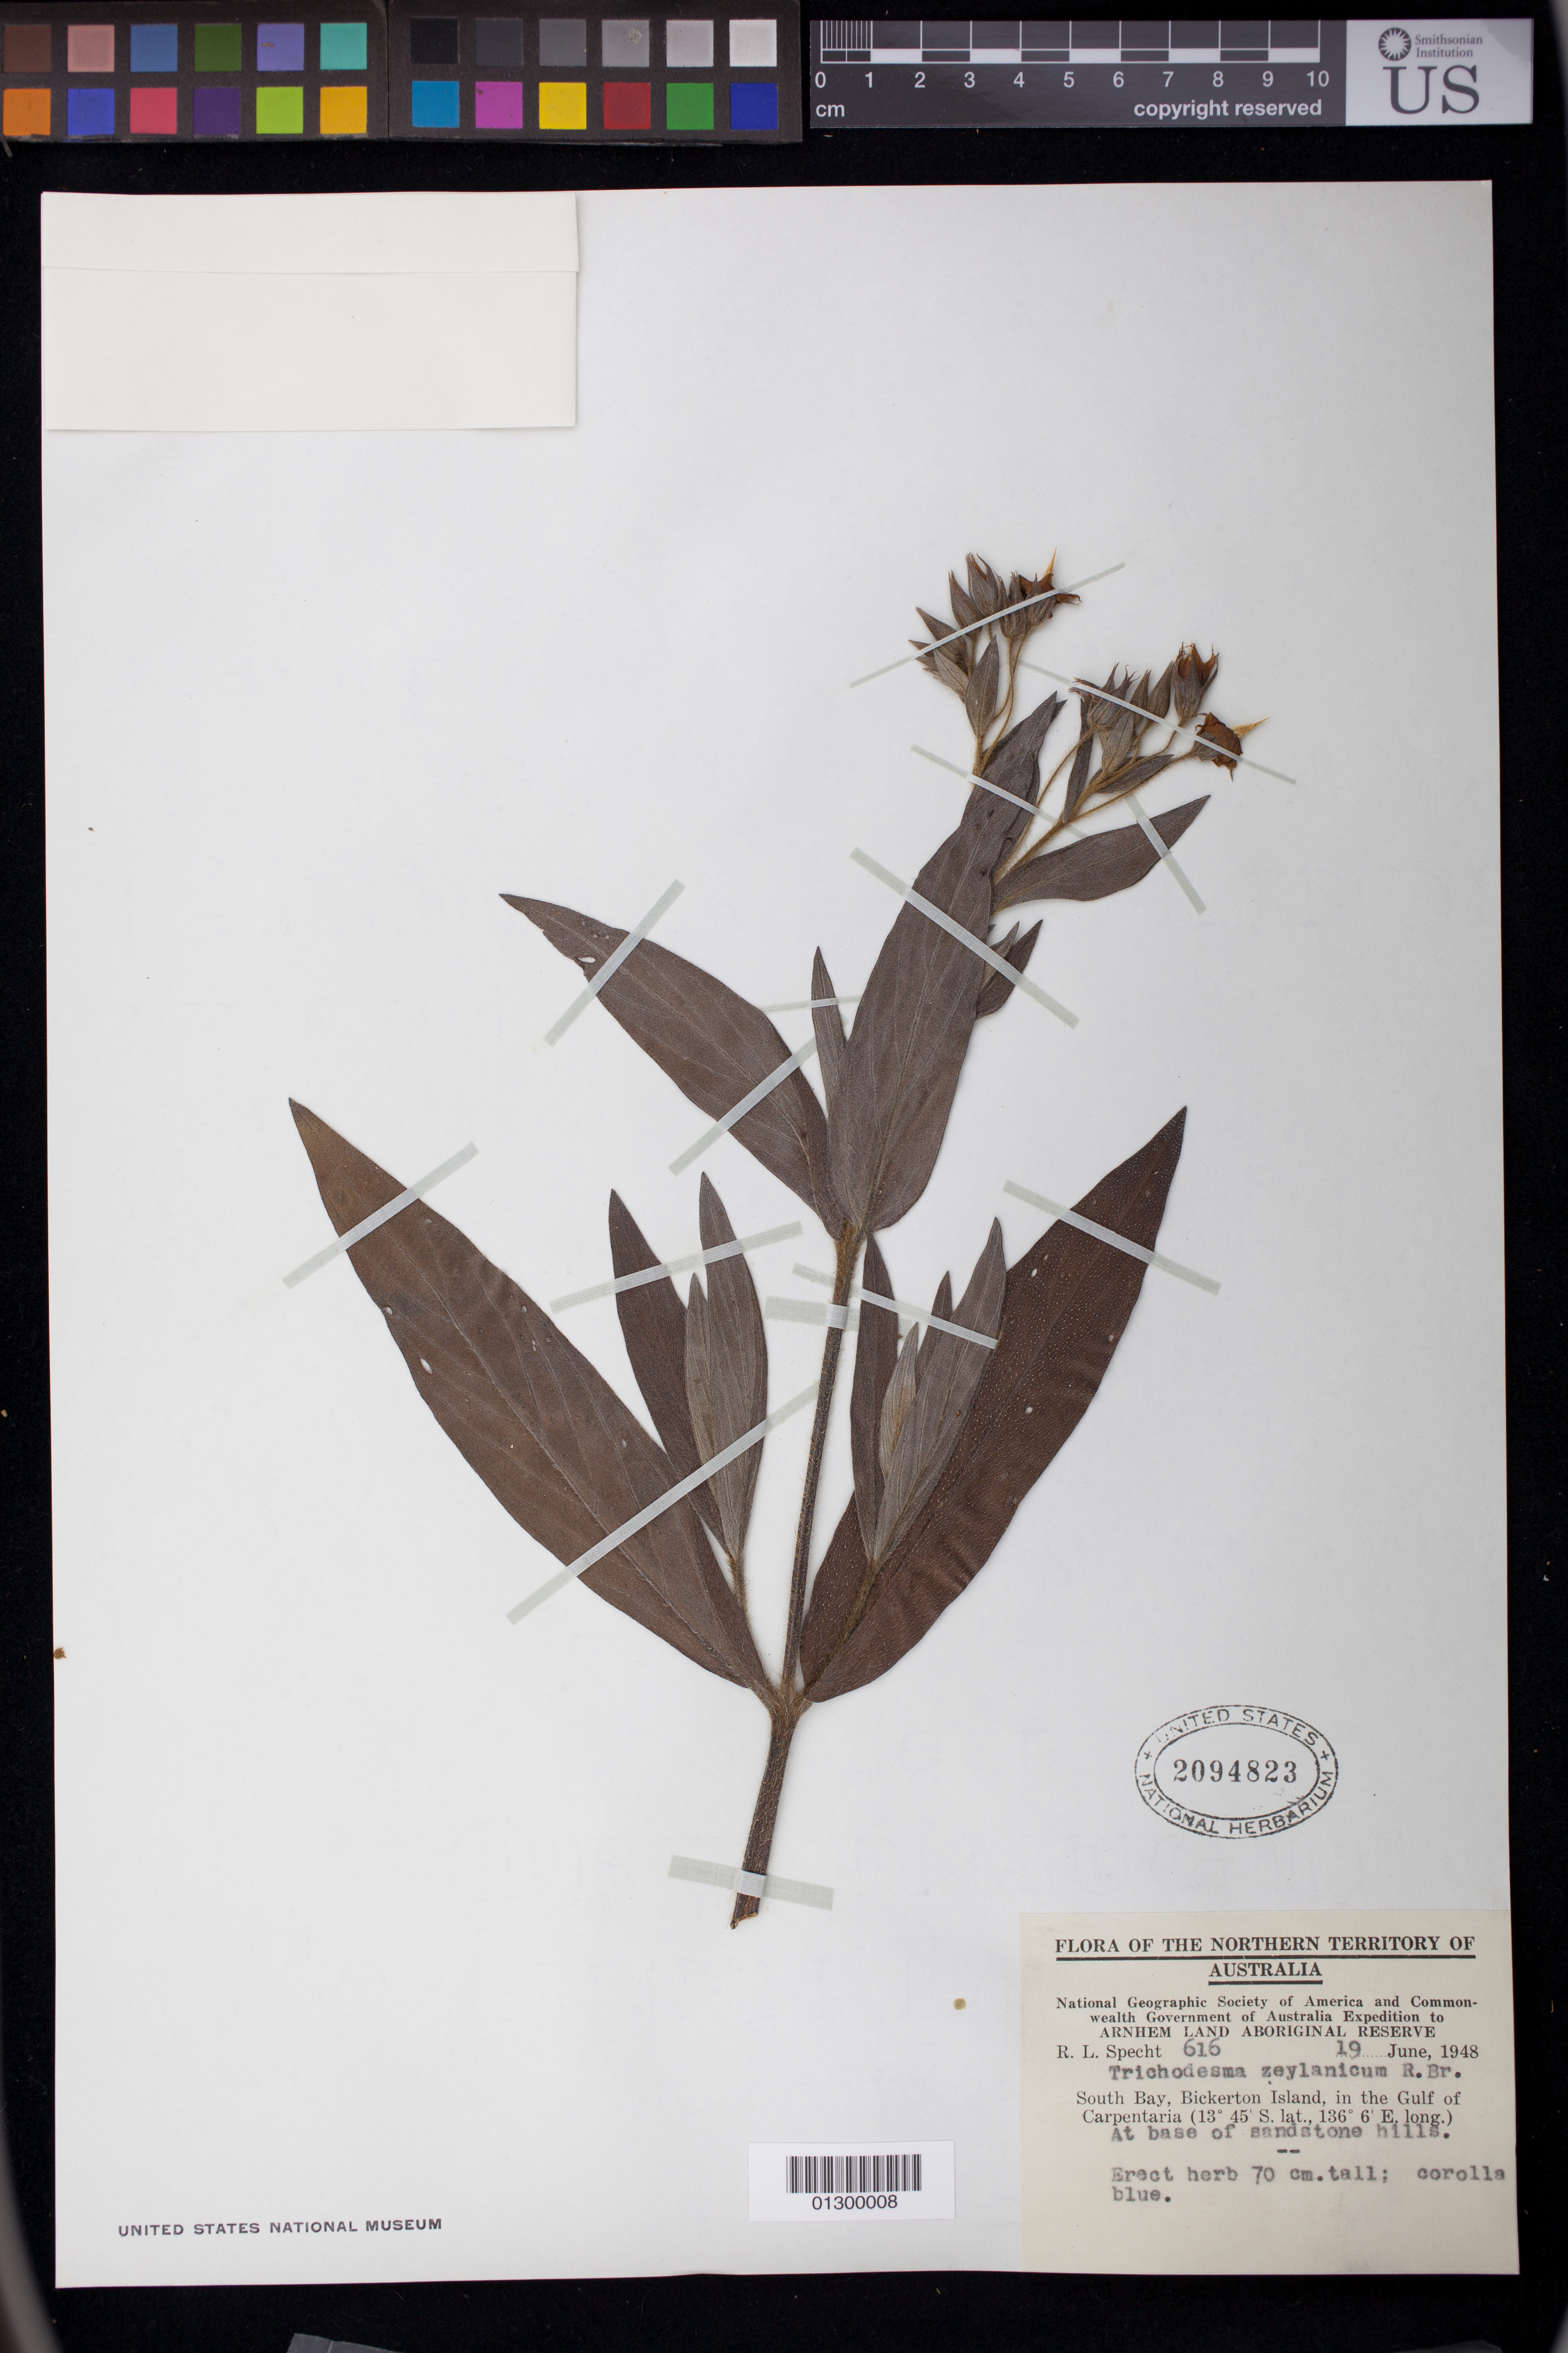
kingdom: Plantae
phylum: Tracheophyta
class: Magnoliopsida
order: Boraginales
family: Boraginaceae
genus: Trichodesma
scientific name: Trichodesma zeylanicum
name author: (Burm. f.) R. Br.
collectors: R. L. Specht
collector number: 616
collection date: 1948-06-19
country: Australia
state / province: Northern Territory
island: Bickerton Island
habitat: At base of sandstone hills.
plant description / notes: Erect herb 70 cm. tall; corolla blue.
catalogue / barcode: US 2094823